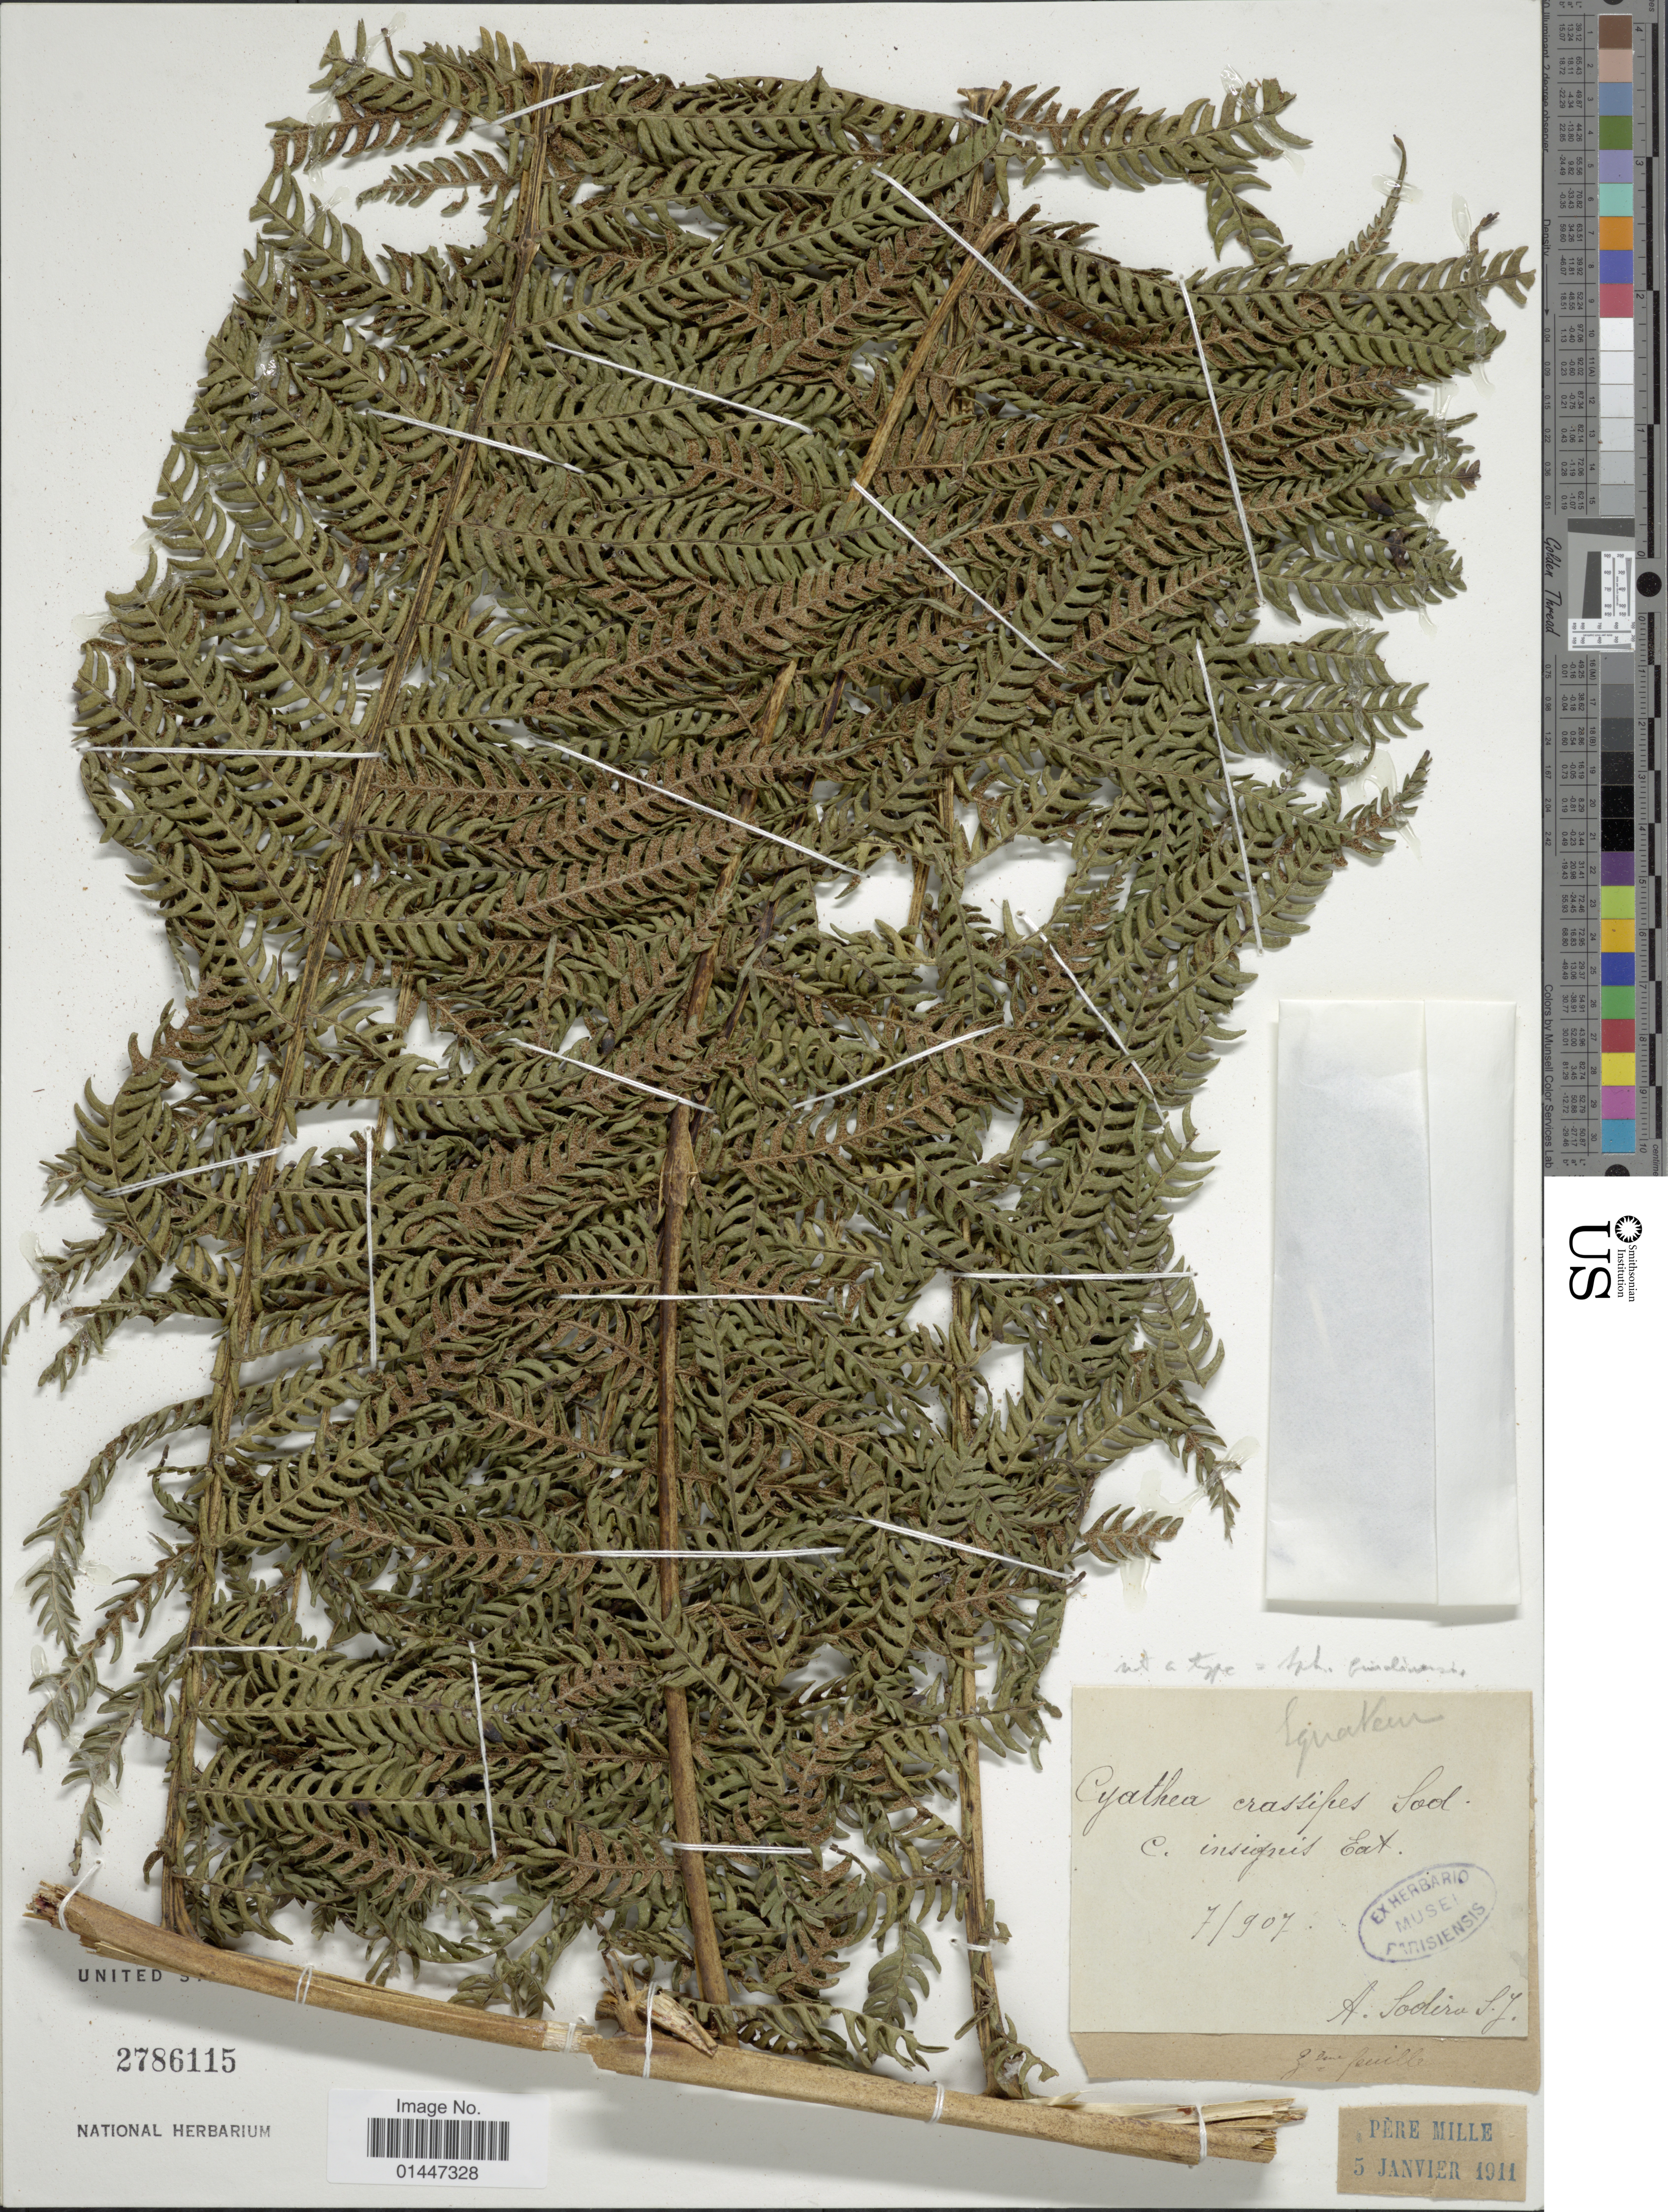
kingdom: Plantae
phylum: Tracheophyta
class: Polypodiopsida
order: Cyatheales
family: Cyatheaceae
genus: Sphaeropteris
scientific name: Sphaeropteris quindiuensis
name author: (H. Karst.) R.M. Tryon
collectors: L. Sodiro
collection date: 1907-07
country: Ecuador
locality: Equateur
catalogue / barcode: US 2786115